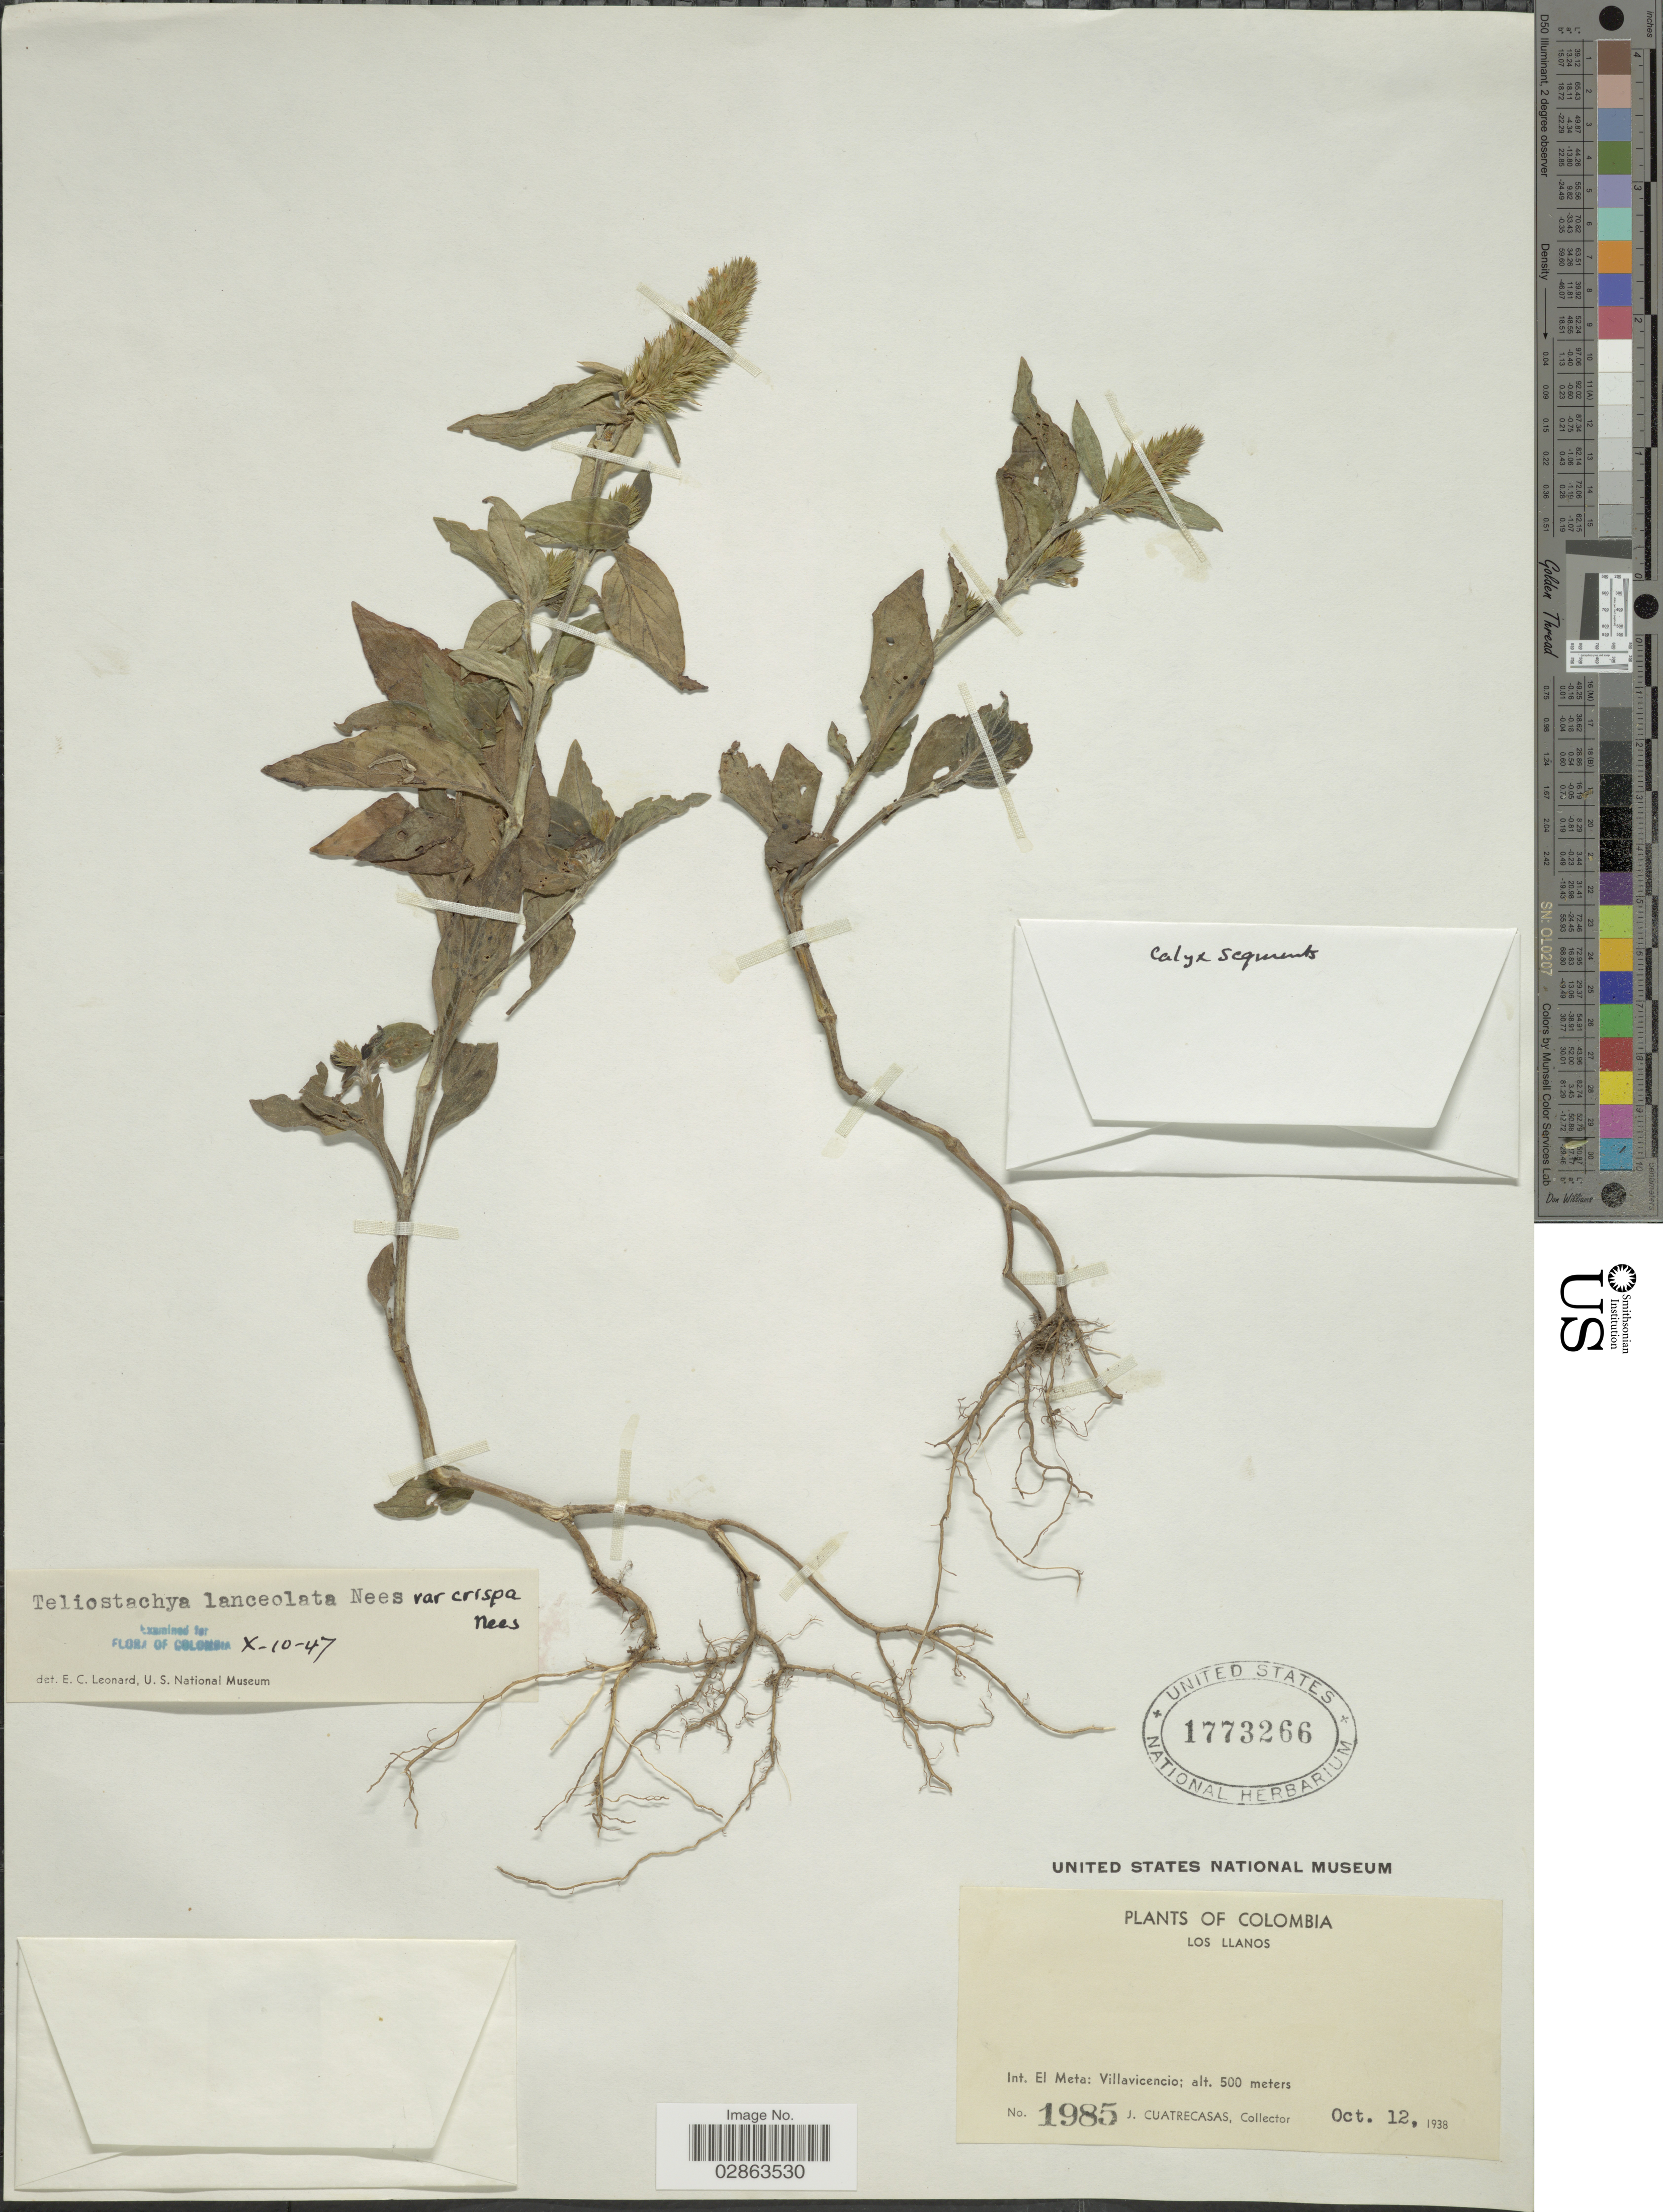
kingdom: Plantae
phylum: Tracheophyta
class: Magnoliopsida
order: Lamiales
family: Acanthaceae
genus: Teliostachya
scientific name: Teliostachya lanceolata var. crispa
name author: Nees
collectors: J. Cuatrecasas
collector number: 1985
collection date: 1938-10-12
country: Colombia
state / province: Meta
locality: Los Llanos. Int. El Meta: Villavicencio.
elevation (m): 500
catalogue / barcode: US 1773266